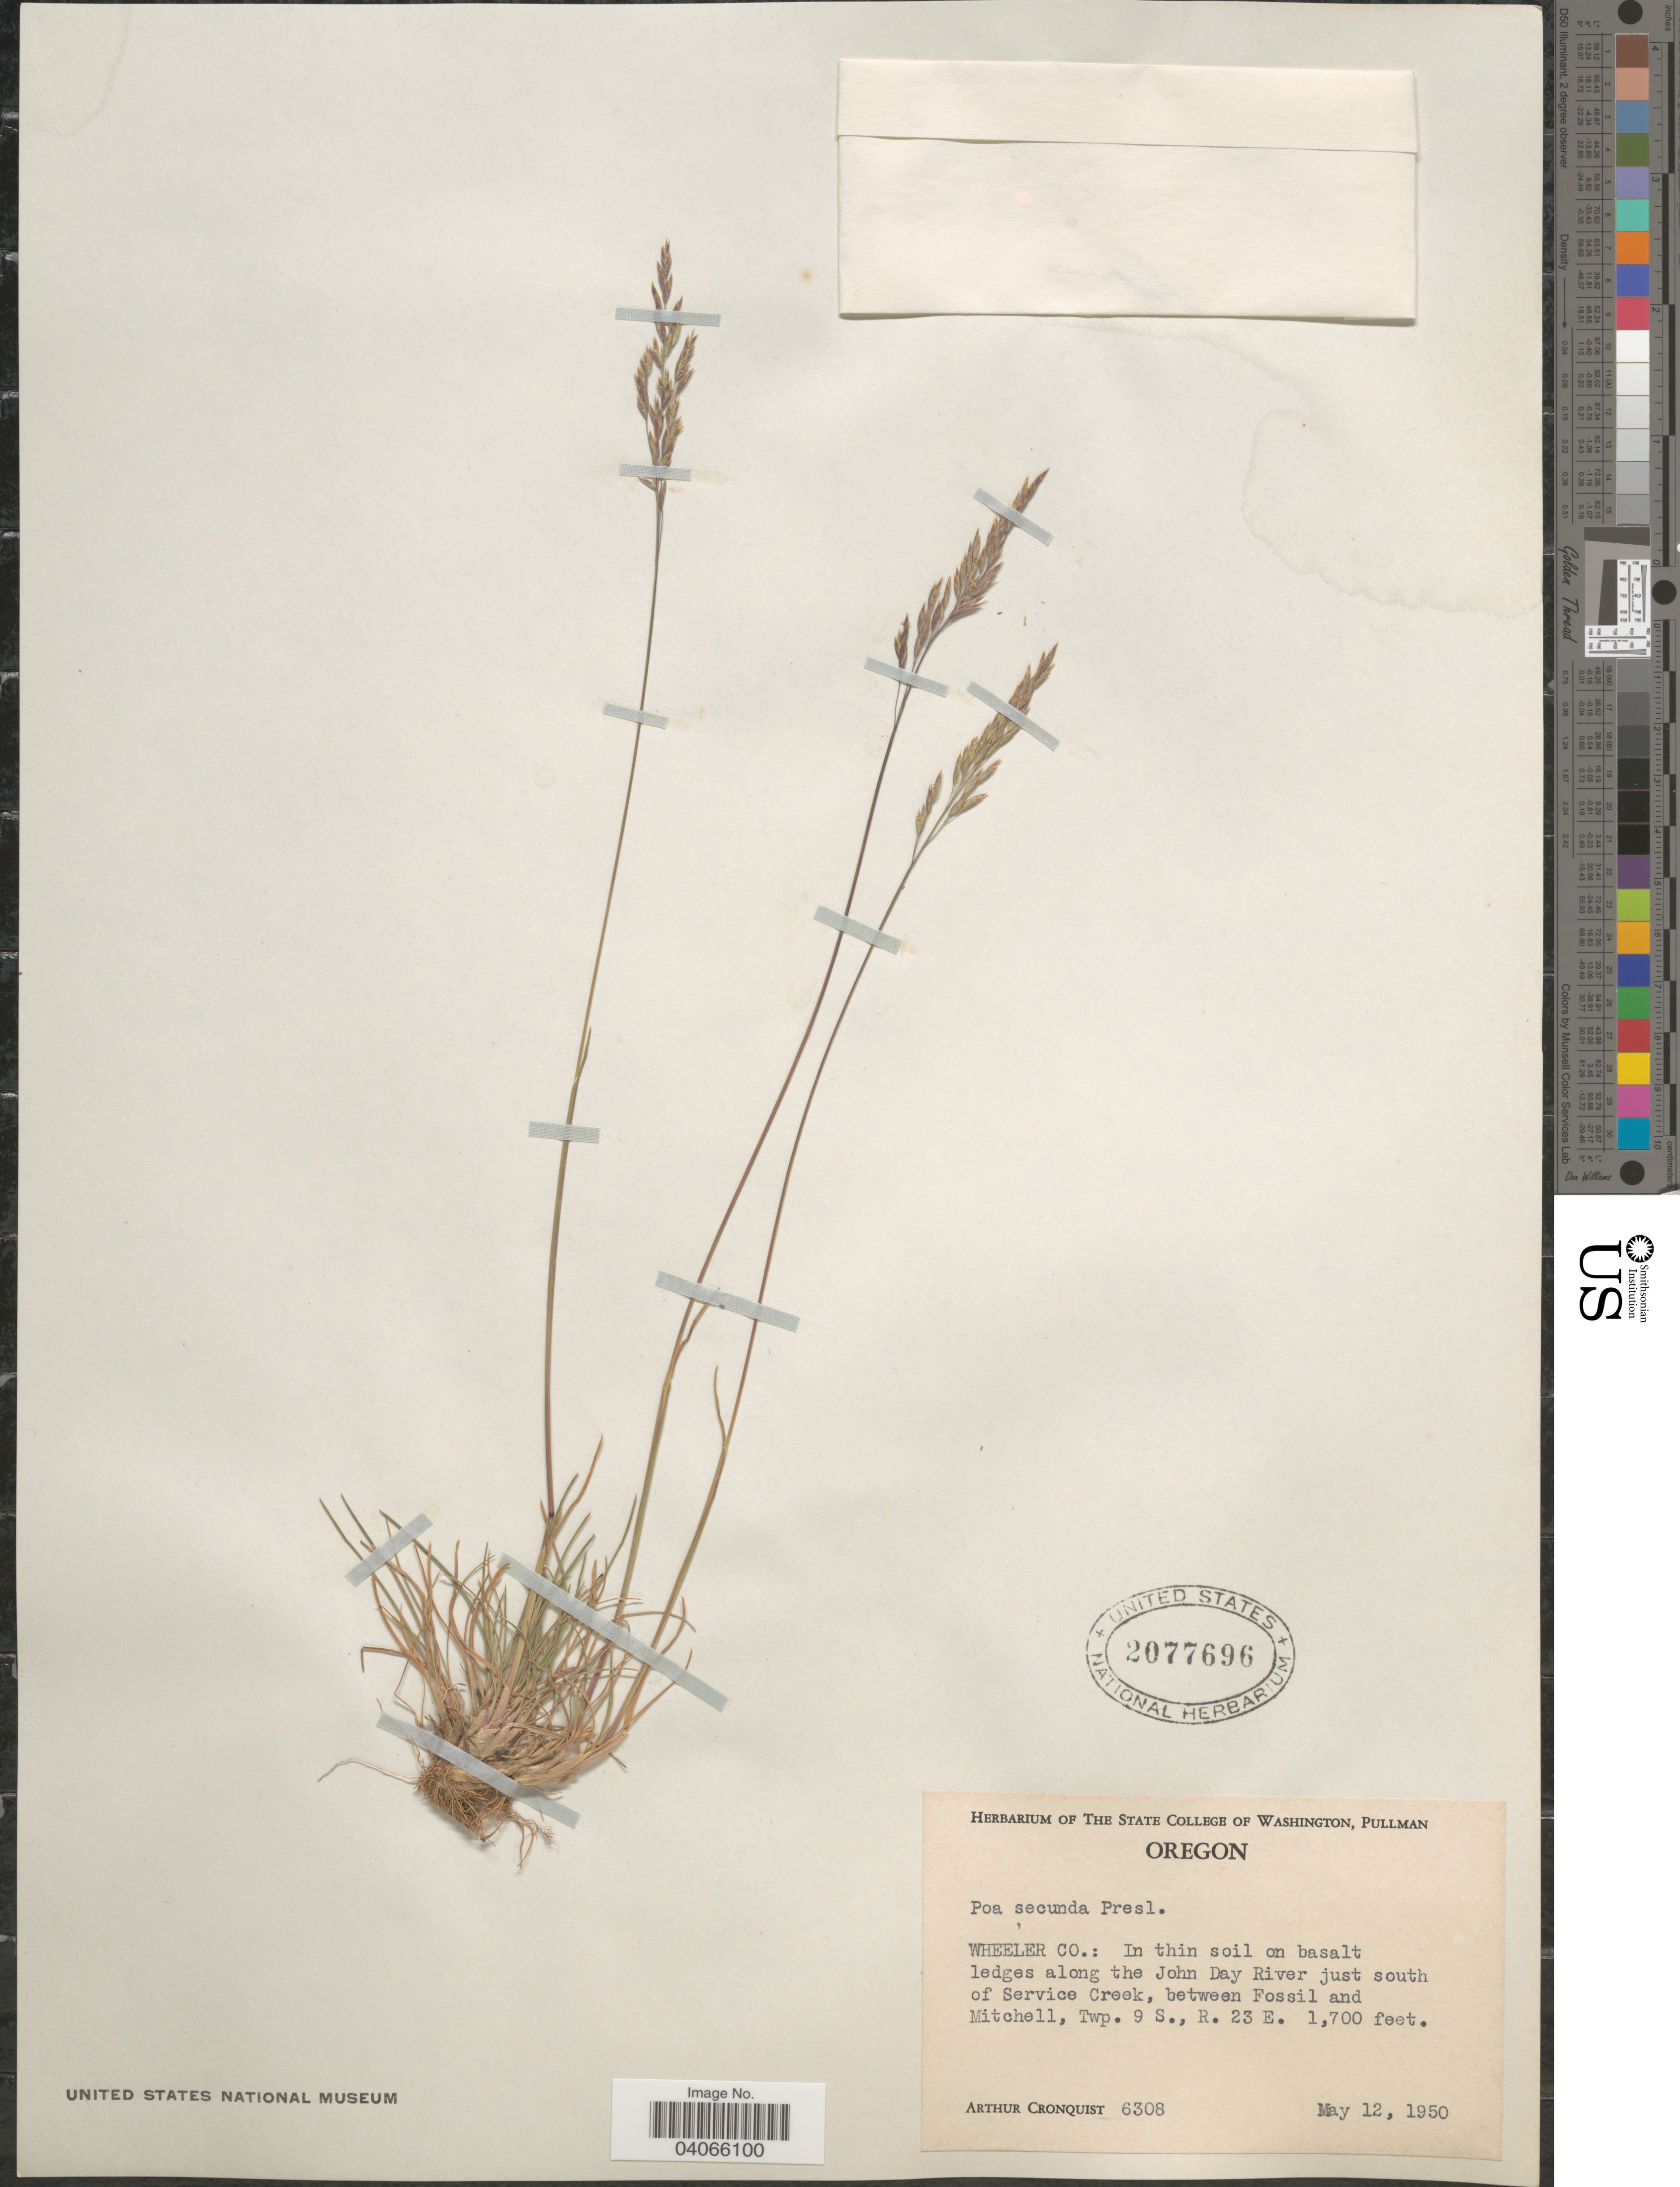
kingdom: Plantae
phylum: Tracheophyta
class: Liliopsida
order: Poales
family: Poaceae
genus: Poa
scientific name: Poa secunda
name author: J. Presl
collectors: A. J. Cronquist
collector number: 6308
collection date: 1950-05-12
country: United States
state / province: Oregon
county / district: Wheeler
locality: Wheeler Co.: In thin soil on basalt ledges along the John Day River just south of Service Creek, between Fossil and Mitchell, Twp. 9 S., R. 23 E.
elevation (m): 518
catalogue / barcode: US 2077696